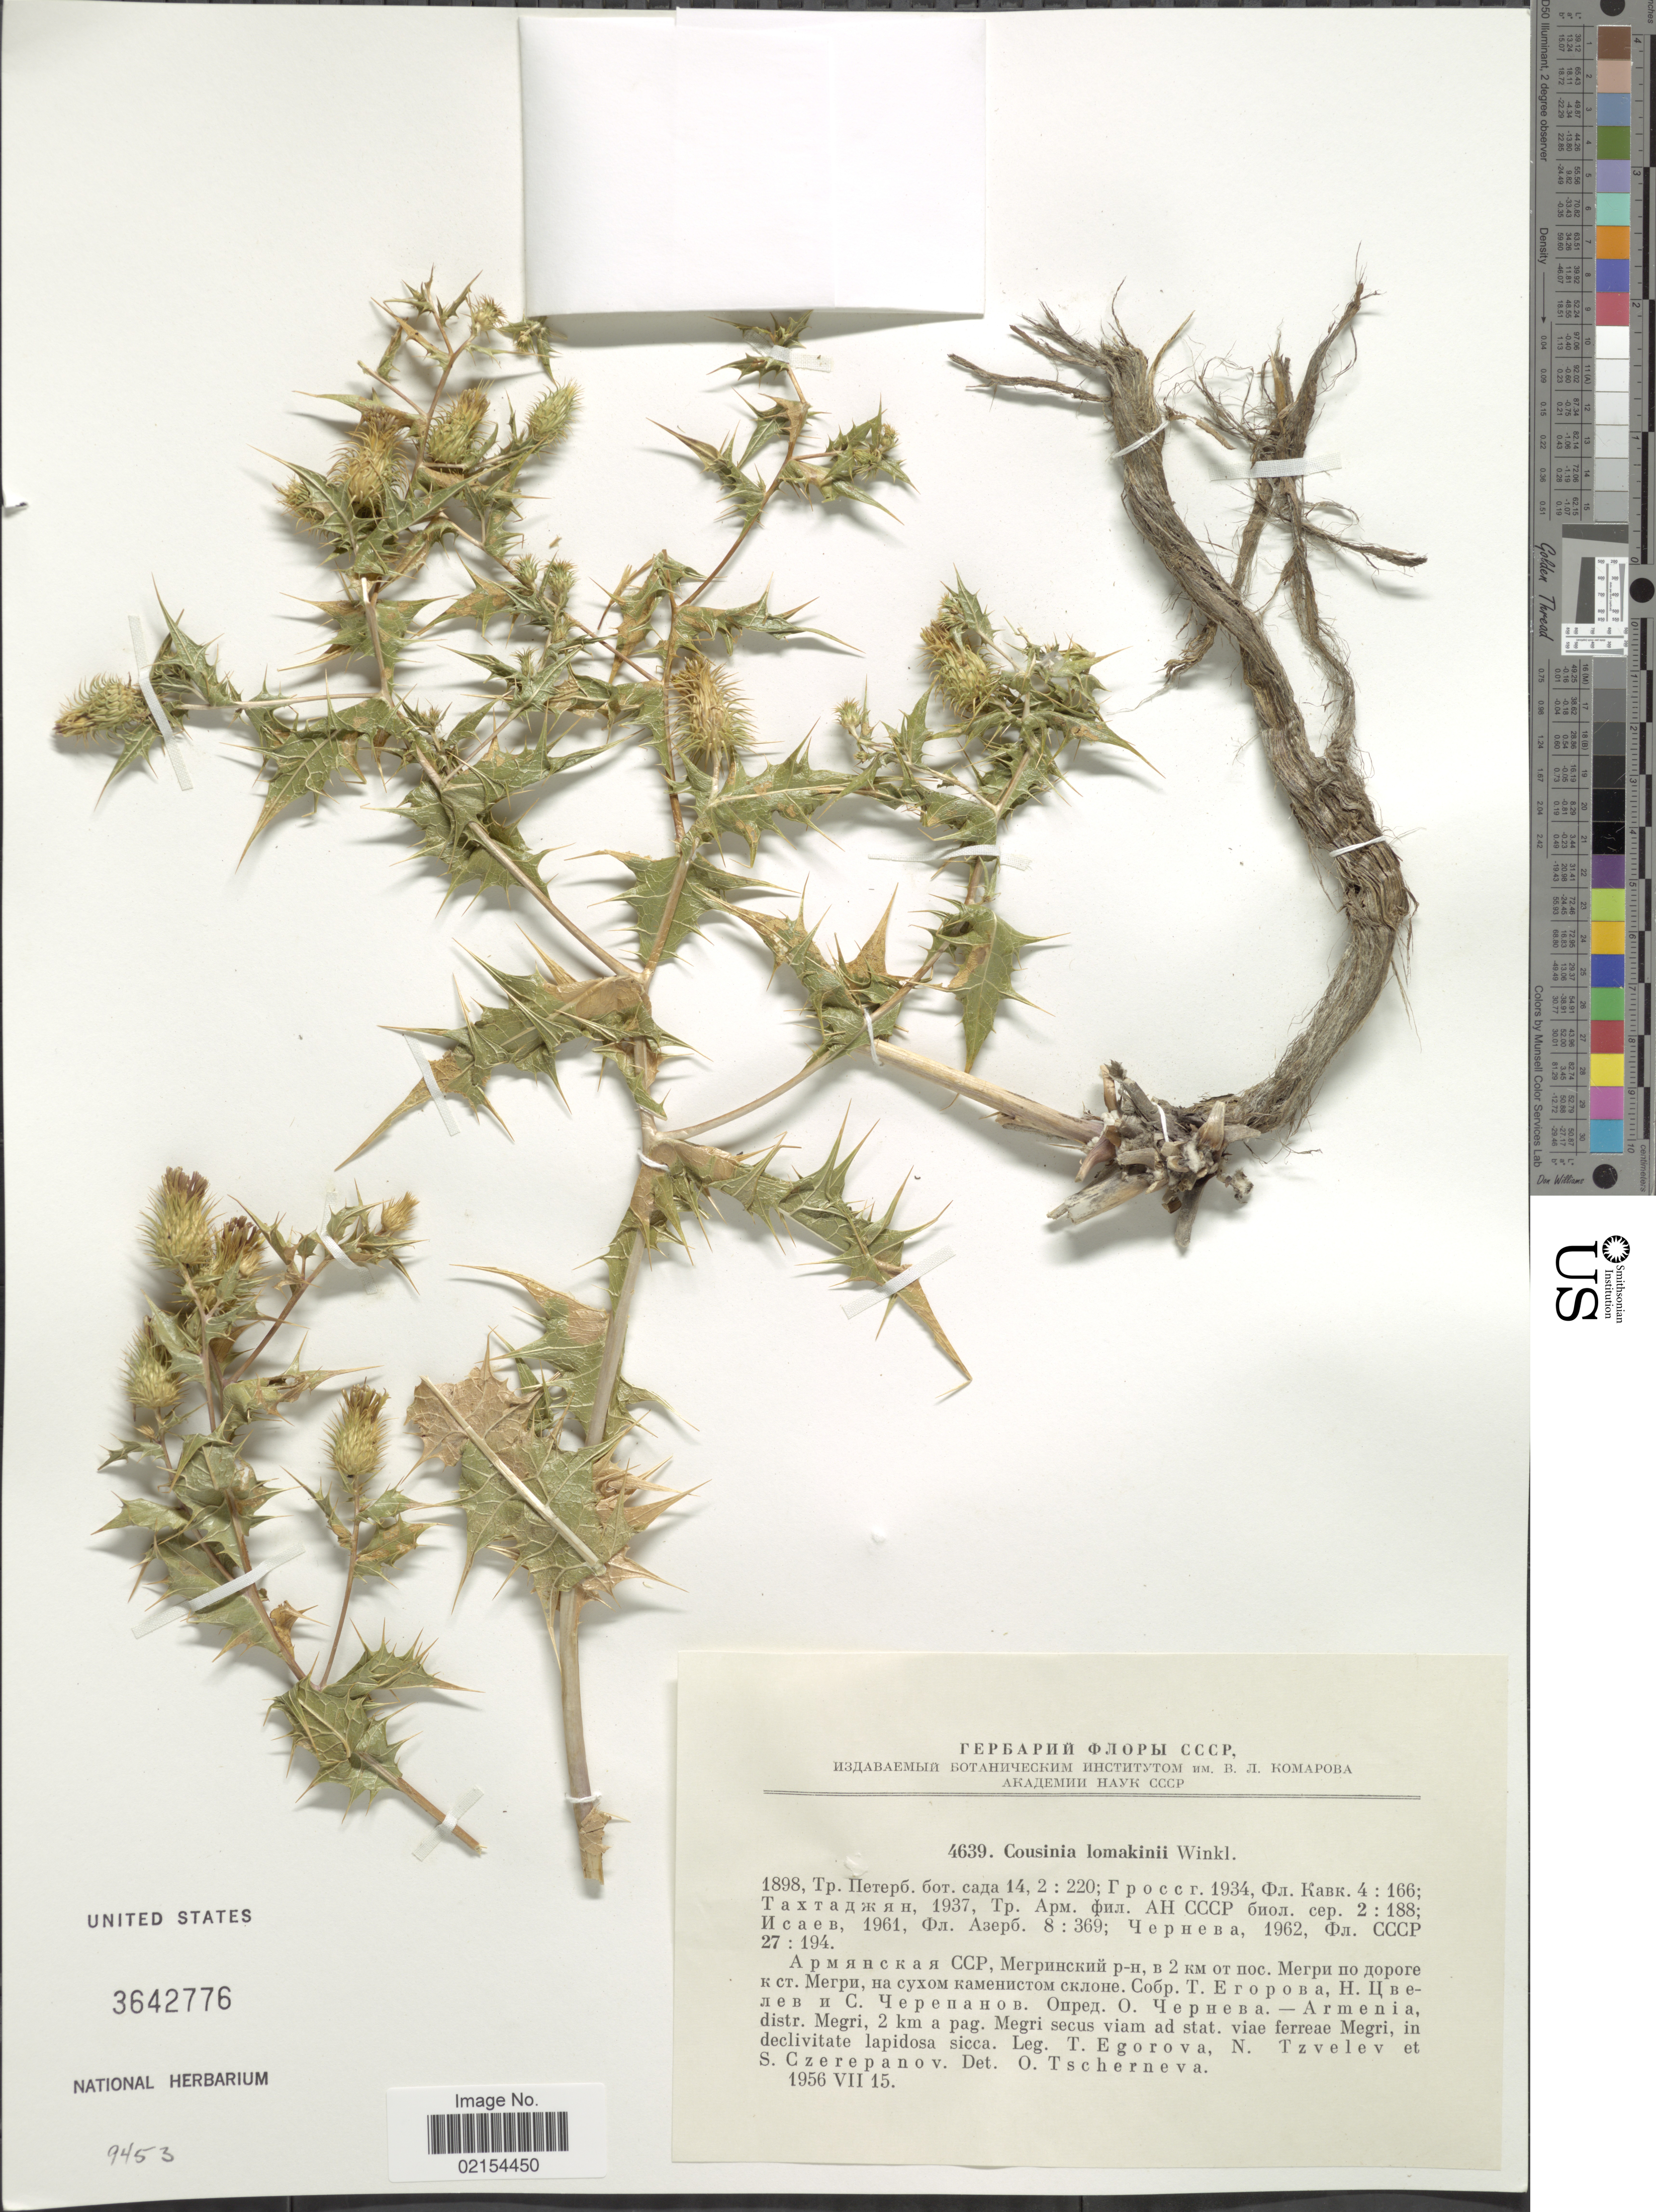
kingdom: Plantae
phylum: Tracheophyta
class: Magnoliopsida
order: Asterales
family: Asteraceae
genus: Cousinia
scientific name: Cousinia lomakinii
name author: C. Winkl.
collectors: T. V. Egorova, N. N. Tzvelev & S. Czerepanov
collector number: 4639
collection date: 1956-07-15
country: Armenia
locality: Armenia, distr. Megri, 2 km a pag. Megri secus viam ad stat. ferreae Megri, in declivitate lapidosa sicca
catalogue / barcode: US 3642776